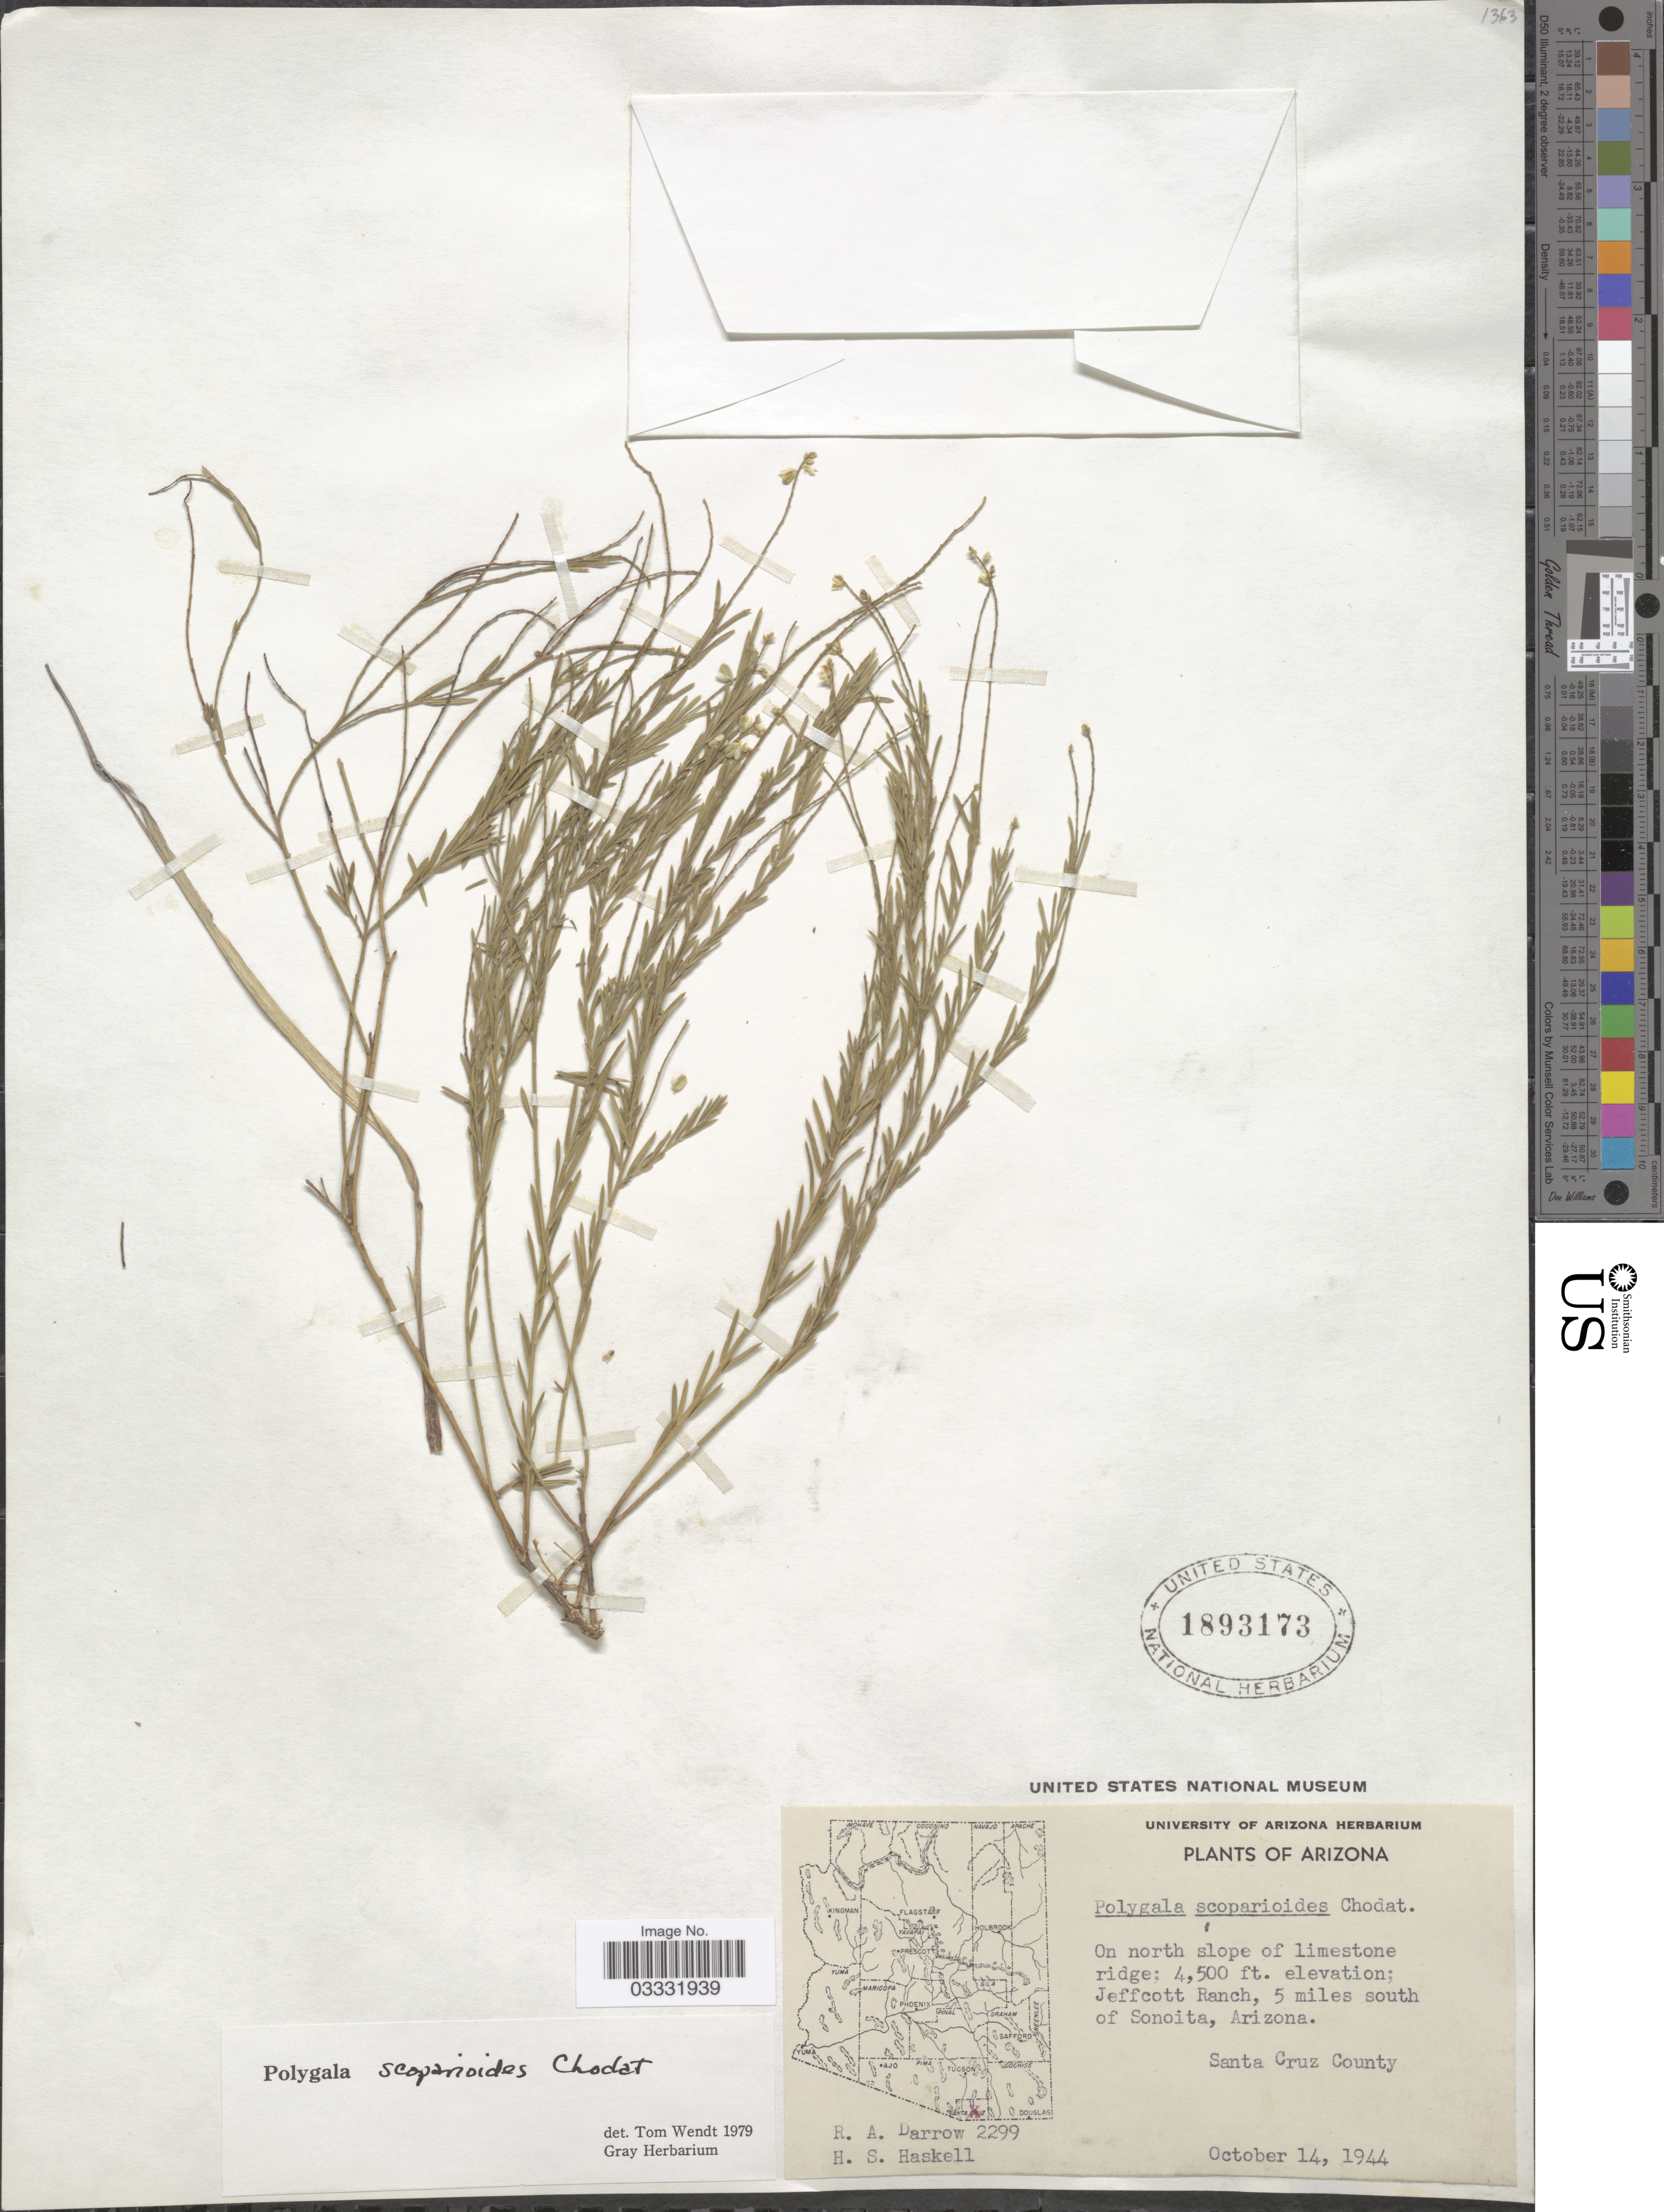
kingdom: Plantae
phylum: Tracheophyta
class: Magnoliopsida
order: Fabales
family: Polygalaceae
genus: Polygala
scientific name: Polygala scoparioides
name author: Chodat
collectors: R. A. Darrow & H. Haskell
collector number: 2299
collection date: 1944-10-14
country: United States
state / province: Arizona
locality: On north slope of limestone ridge. Jeffcott Ranch, 5 miles south of Sonoita. Santa Cruz County.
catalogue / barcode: US 1893173